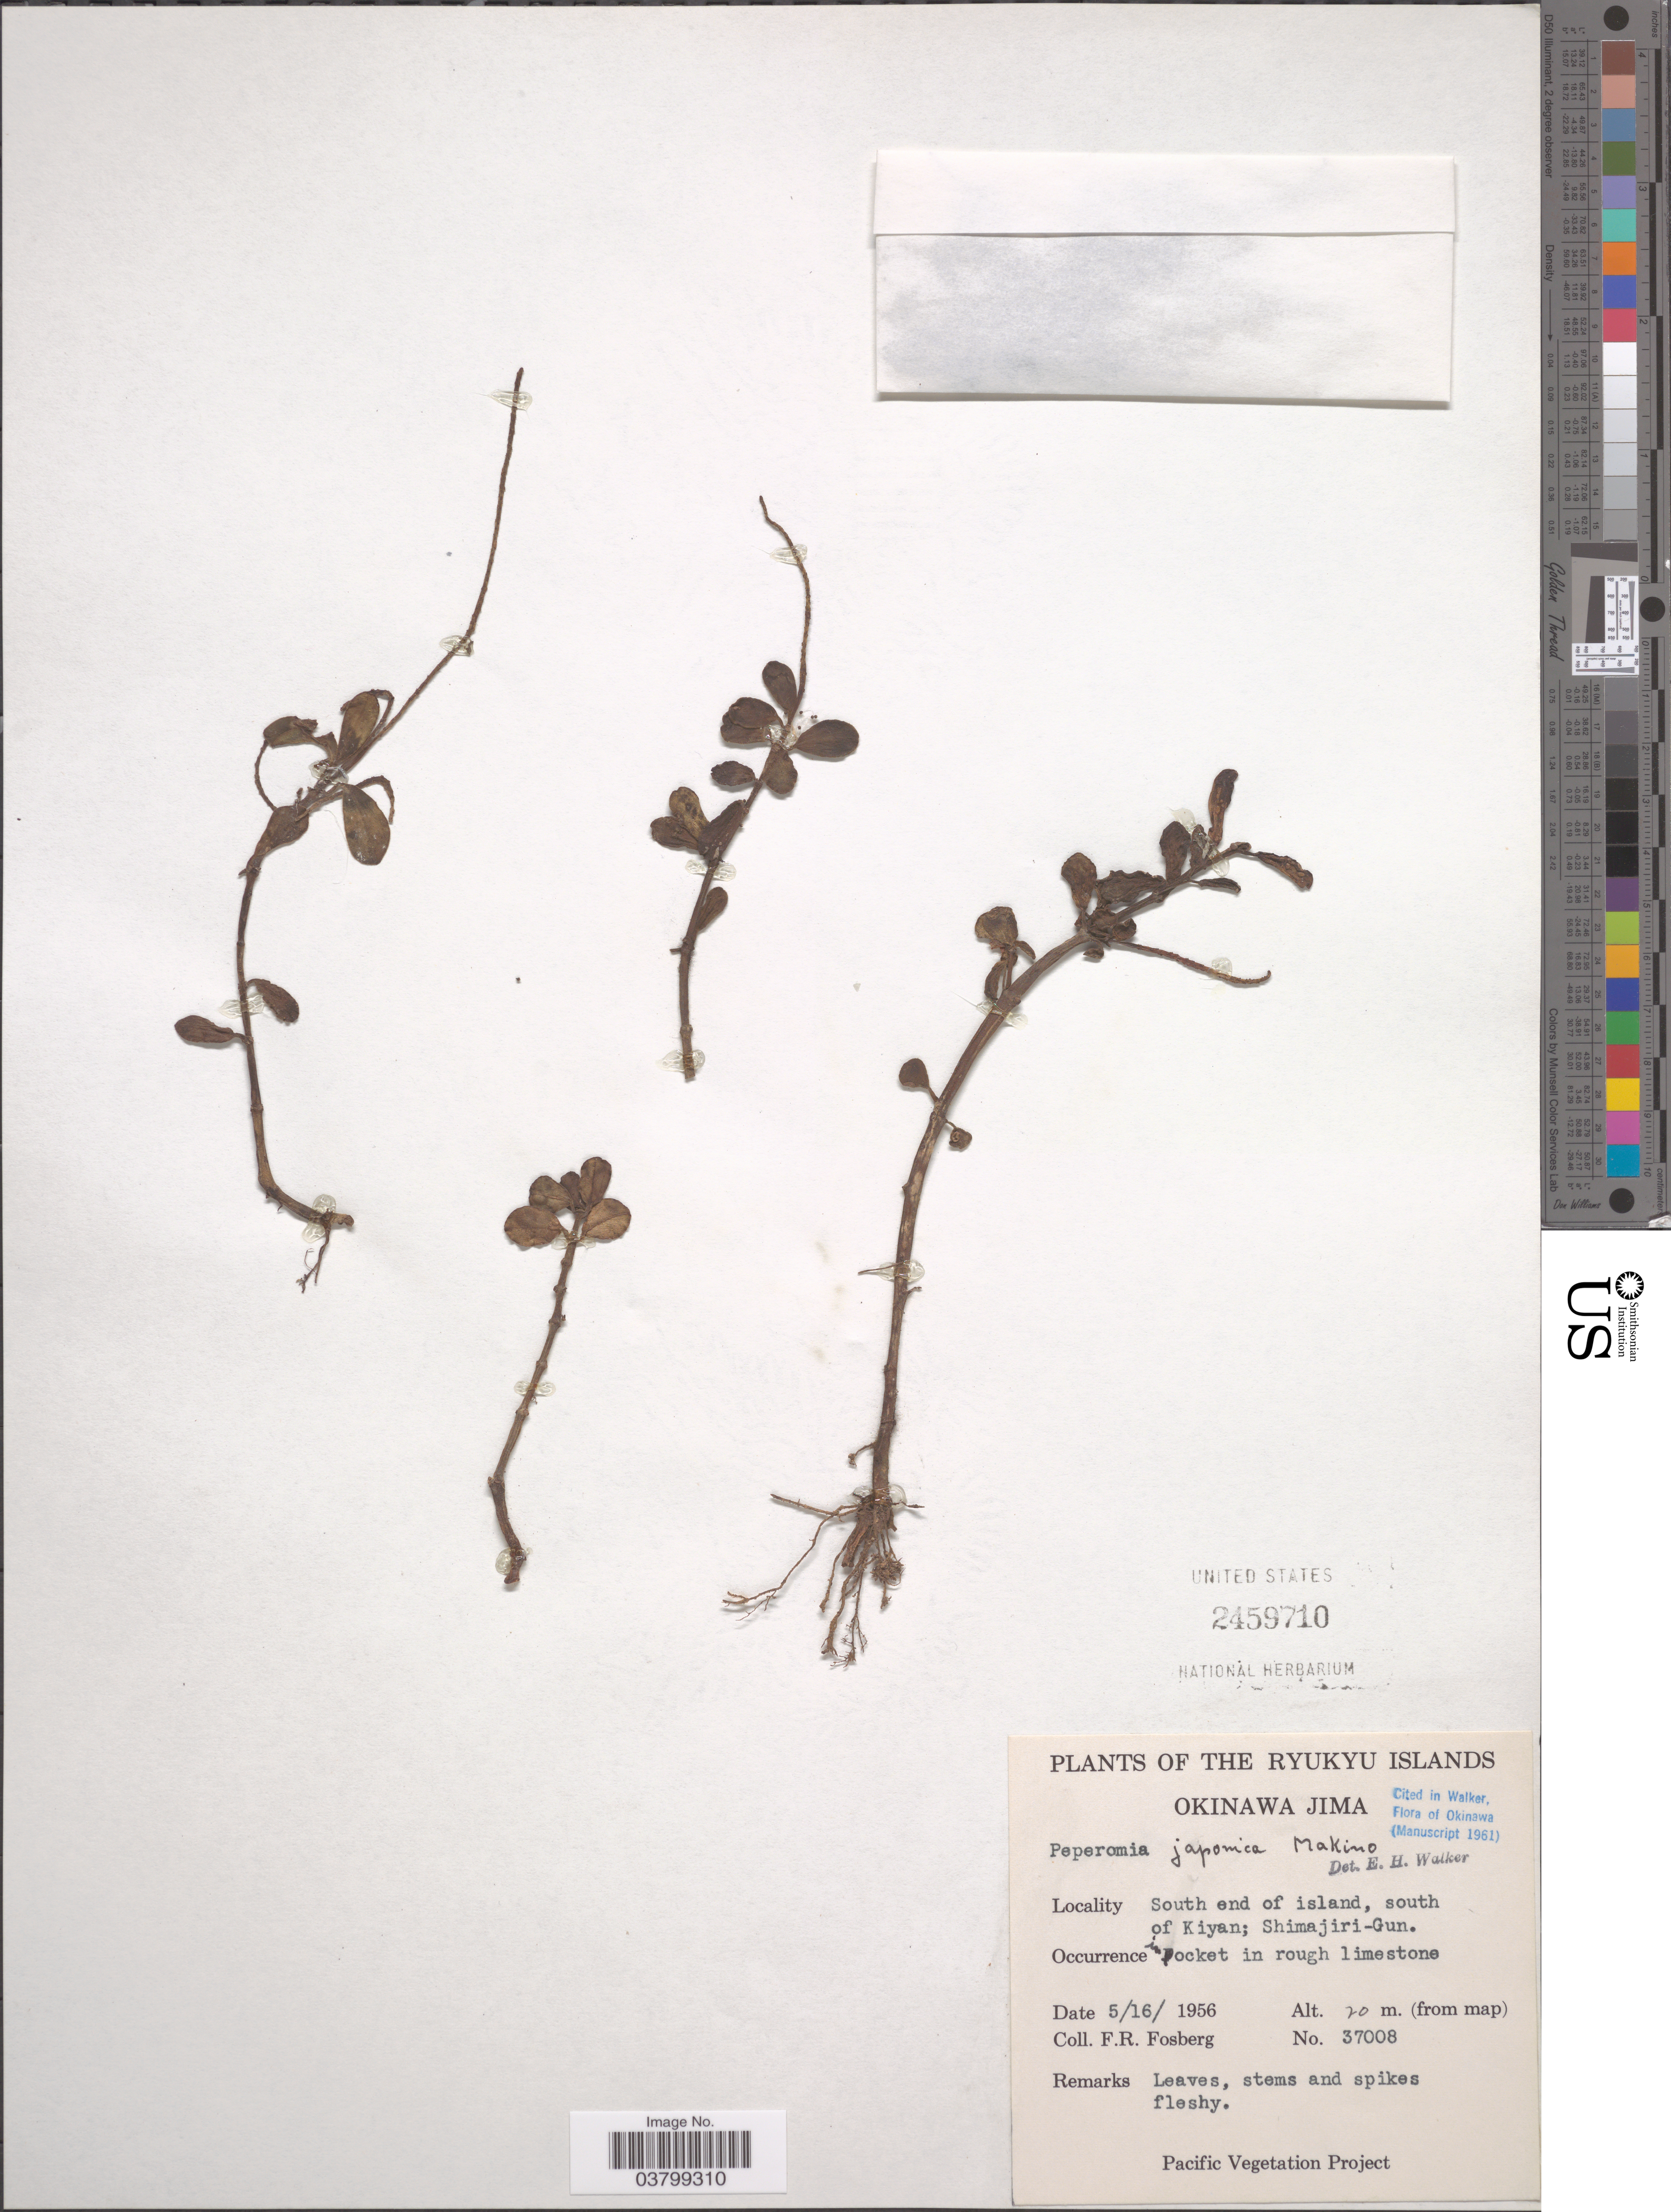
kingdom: Plantae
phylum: Tracheophyta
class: Magnoliopsida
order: Piperales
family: Piperaceae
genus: Peperomia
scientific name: Peperomia japonica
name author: Makino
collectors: F. R. Fosberg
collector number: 37008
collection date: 1956-05-16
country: Japan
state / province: Okinawa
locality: Ryukyu Islands. Okinawa Jima. South end of island, south of Kiyan; Shimajiri-Gun.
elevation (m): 20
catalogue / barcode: US 2459710